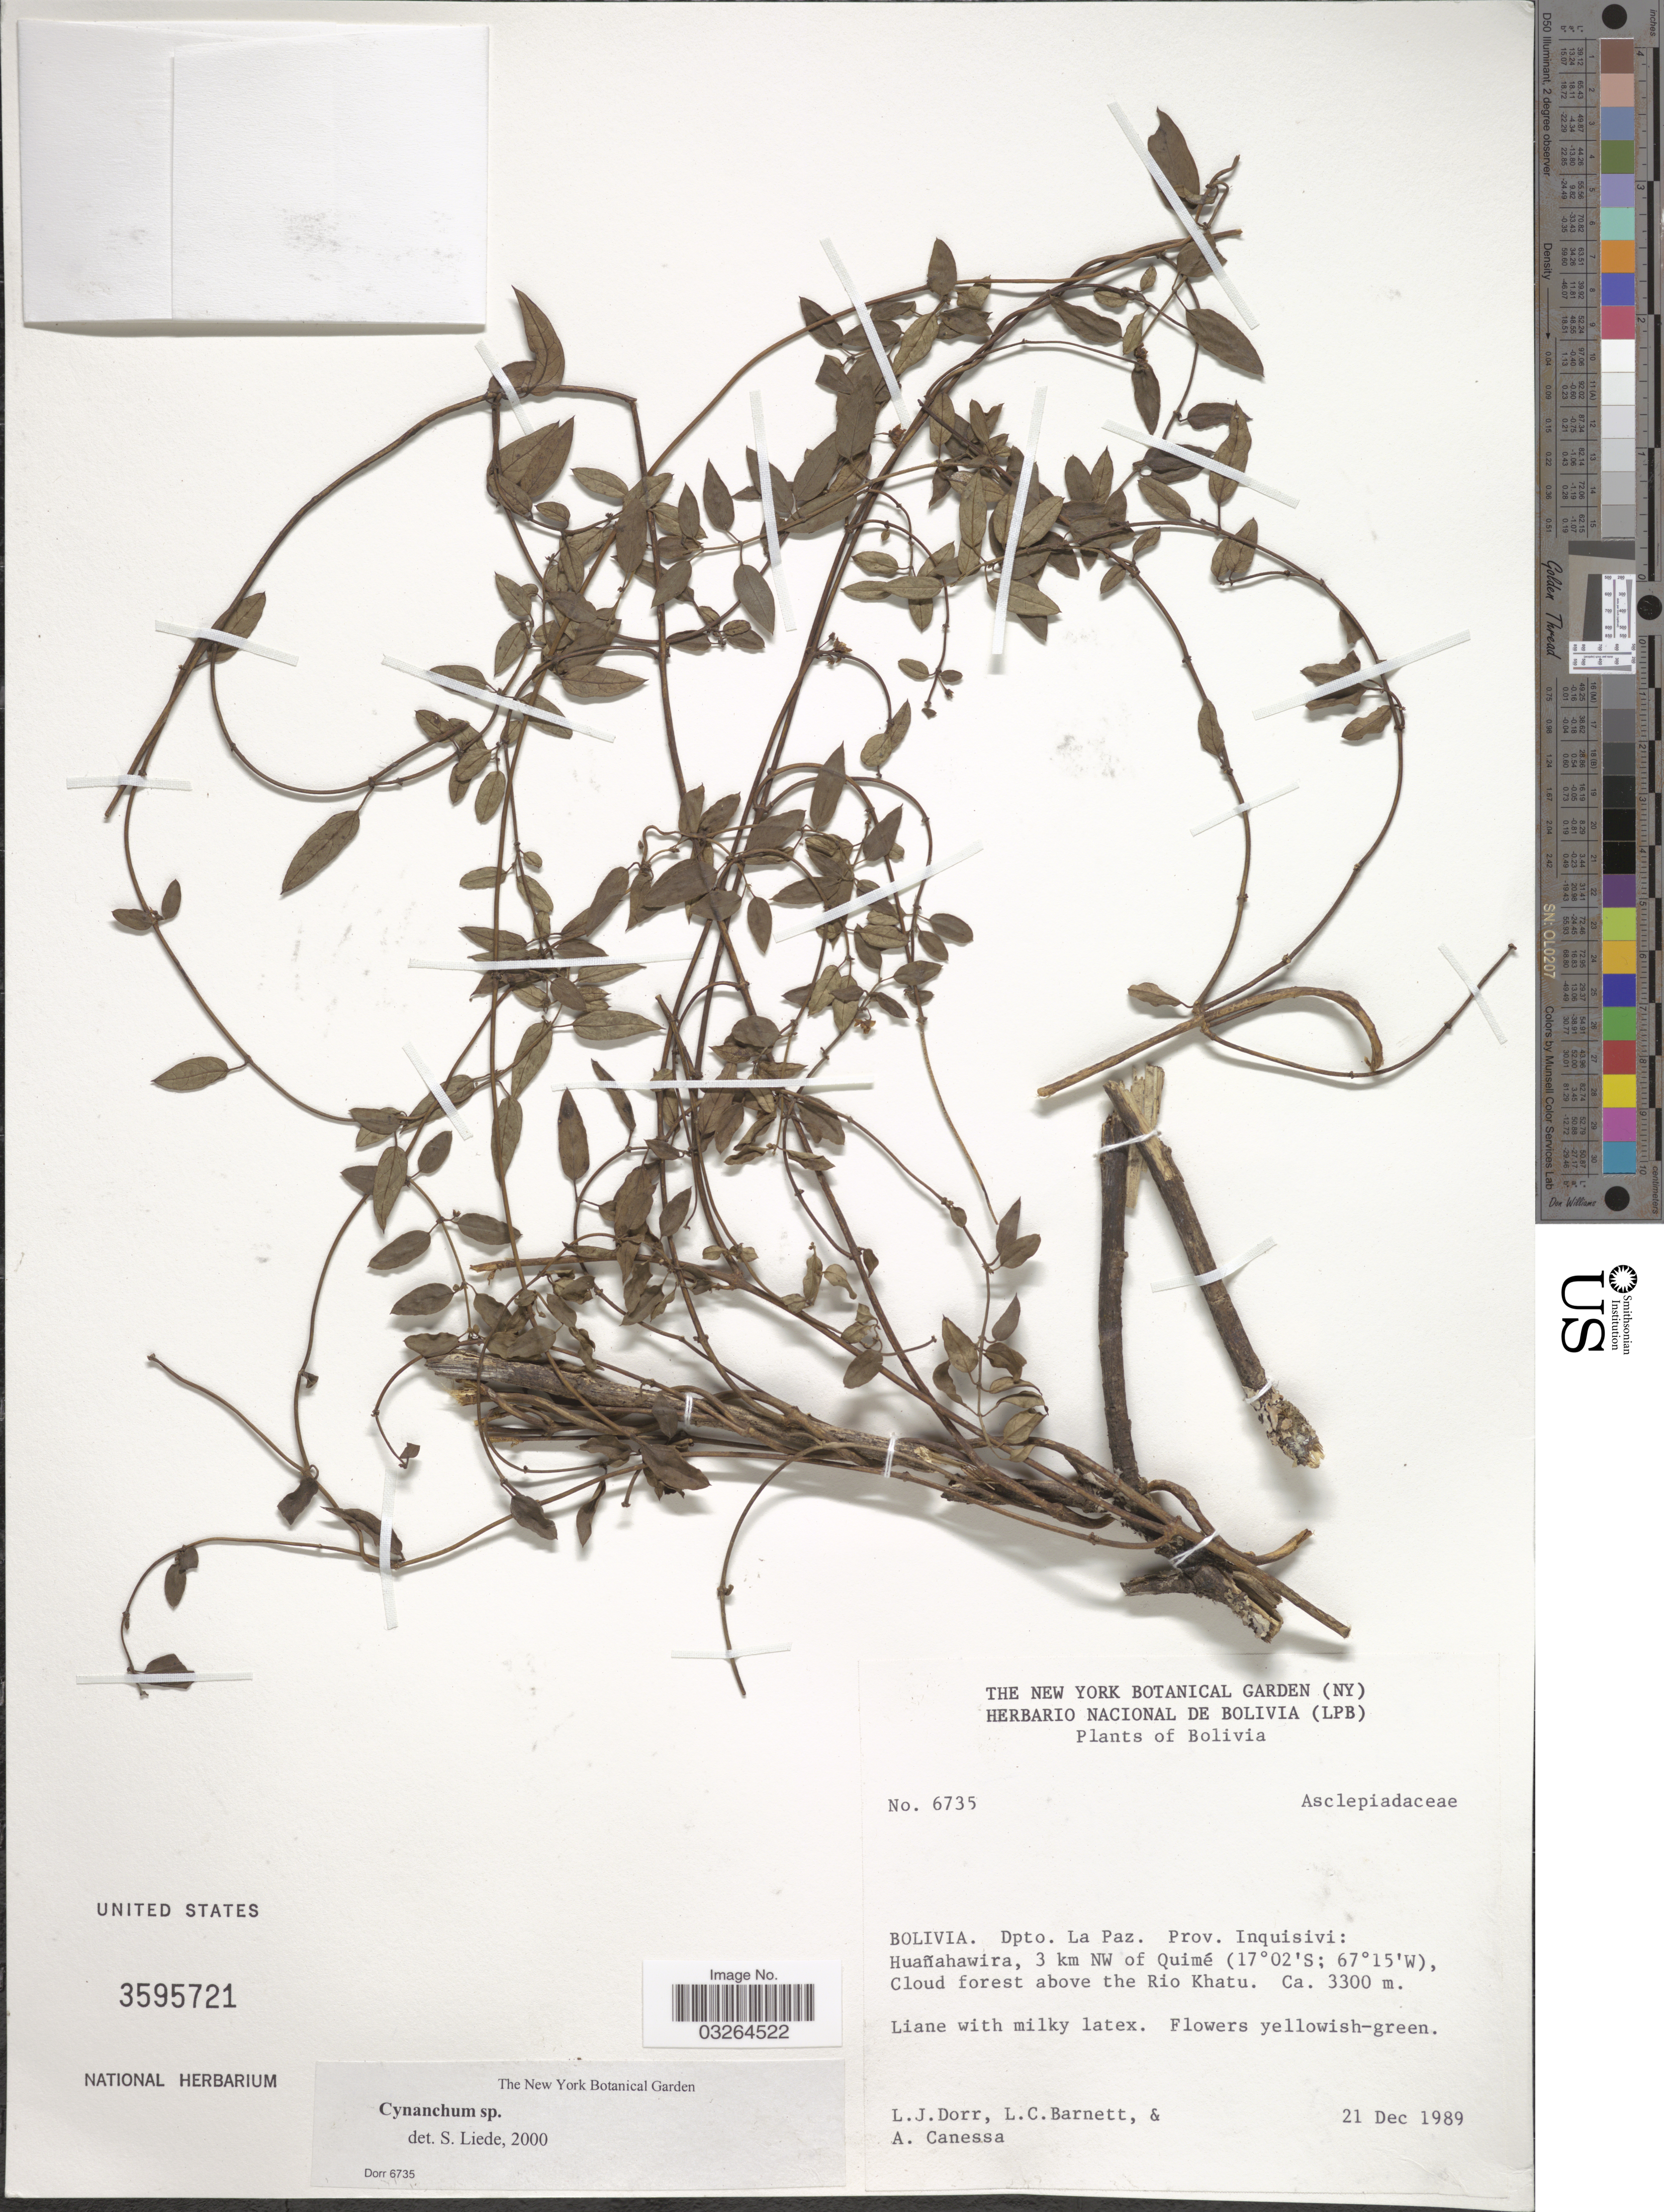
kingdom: Plantae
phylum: Tracheophyta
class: Magnoliopsida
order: Gentianales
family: Apocynaceae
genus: Cynanchum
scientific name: Cynanchum sp.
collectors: L. J. Dorr, L. C. Barnett & A. Canessa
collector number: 6735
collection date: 1989-12-21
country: Bolivia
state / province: La Paz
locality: Dpto. La Paz. Prov. Inquisivi: Huañahawira, 3 km NW of Quimé. Cloud forest above the Rio Khatu.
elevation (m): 3300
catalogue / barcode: US 3595721